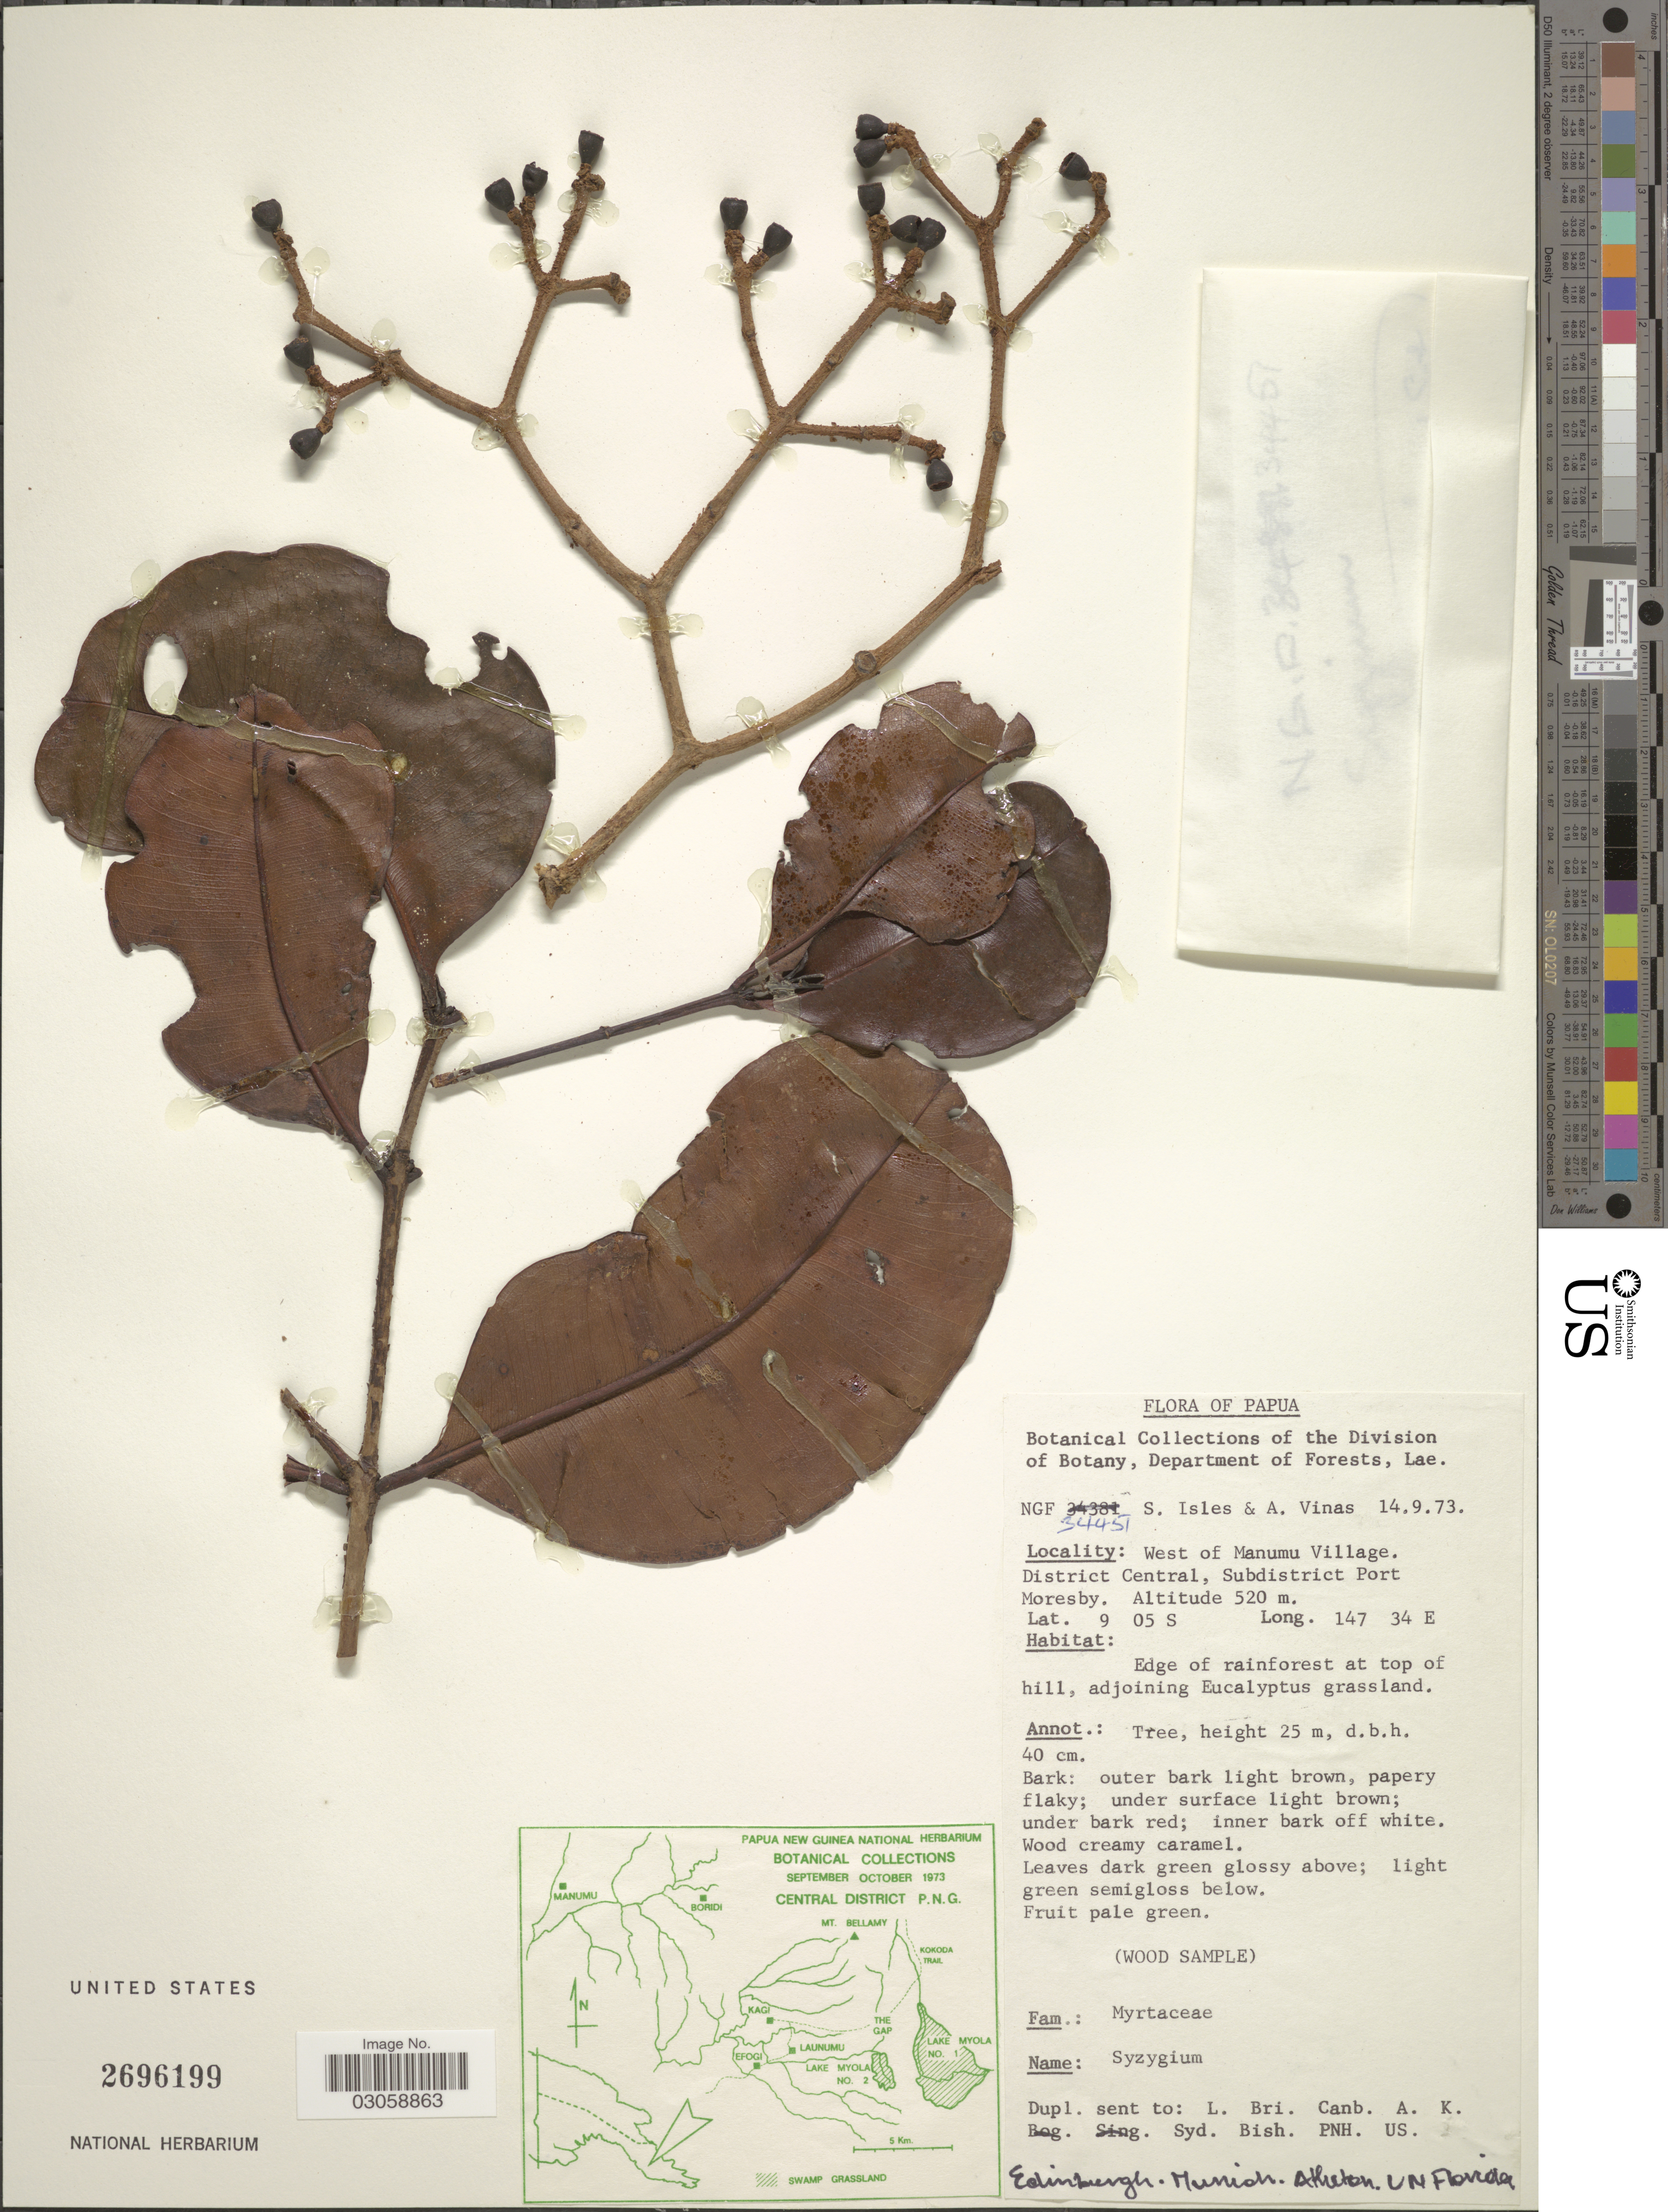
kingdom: Plantae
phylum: Tracheophyta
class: Magnoliopsida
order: Myrtales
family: Myrtaceae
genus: Syzygium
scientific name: Syzygium sp.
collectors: S. Isles & A. Vinas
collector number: NGF 34451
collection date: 1973-09-14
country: Papua New Guinea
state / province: Central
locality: West of Manumu Village, District Central, Subdistrict Port Moresby.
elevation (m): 520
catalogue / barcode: US 2696199